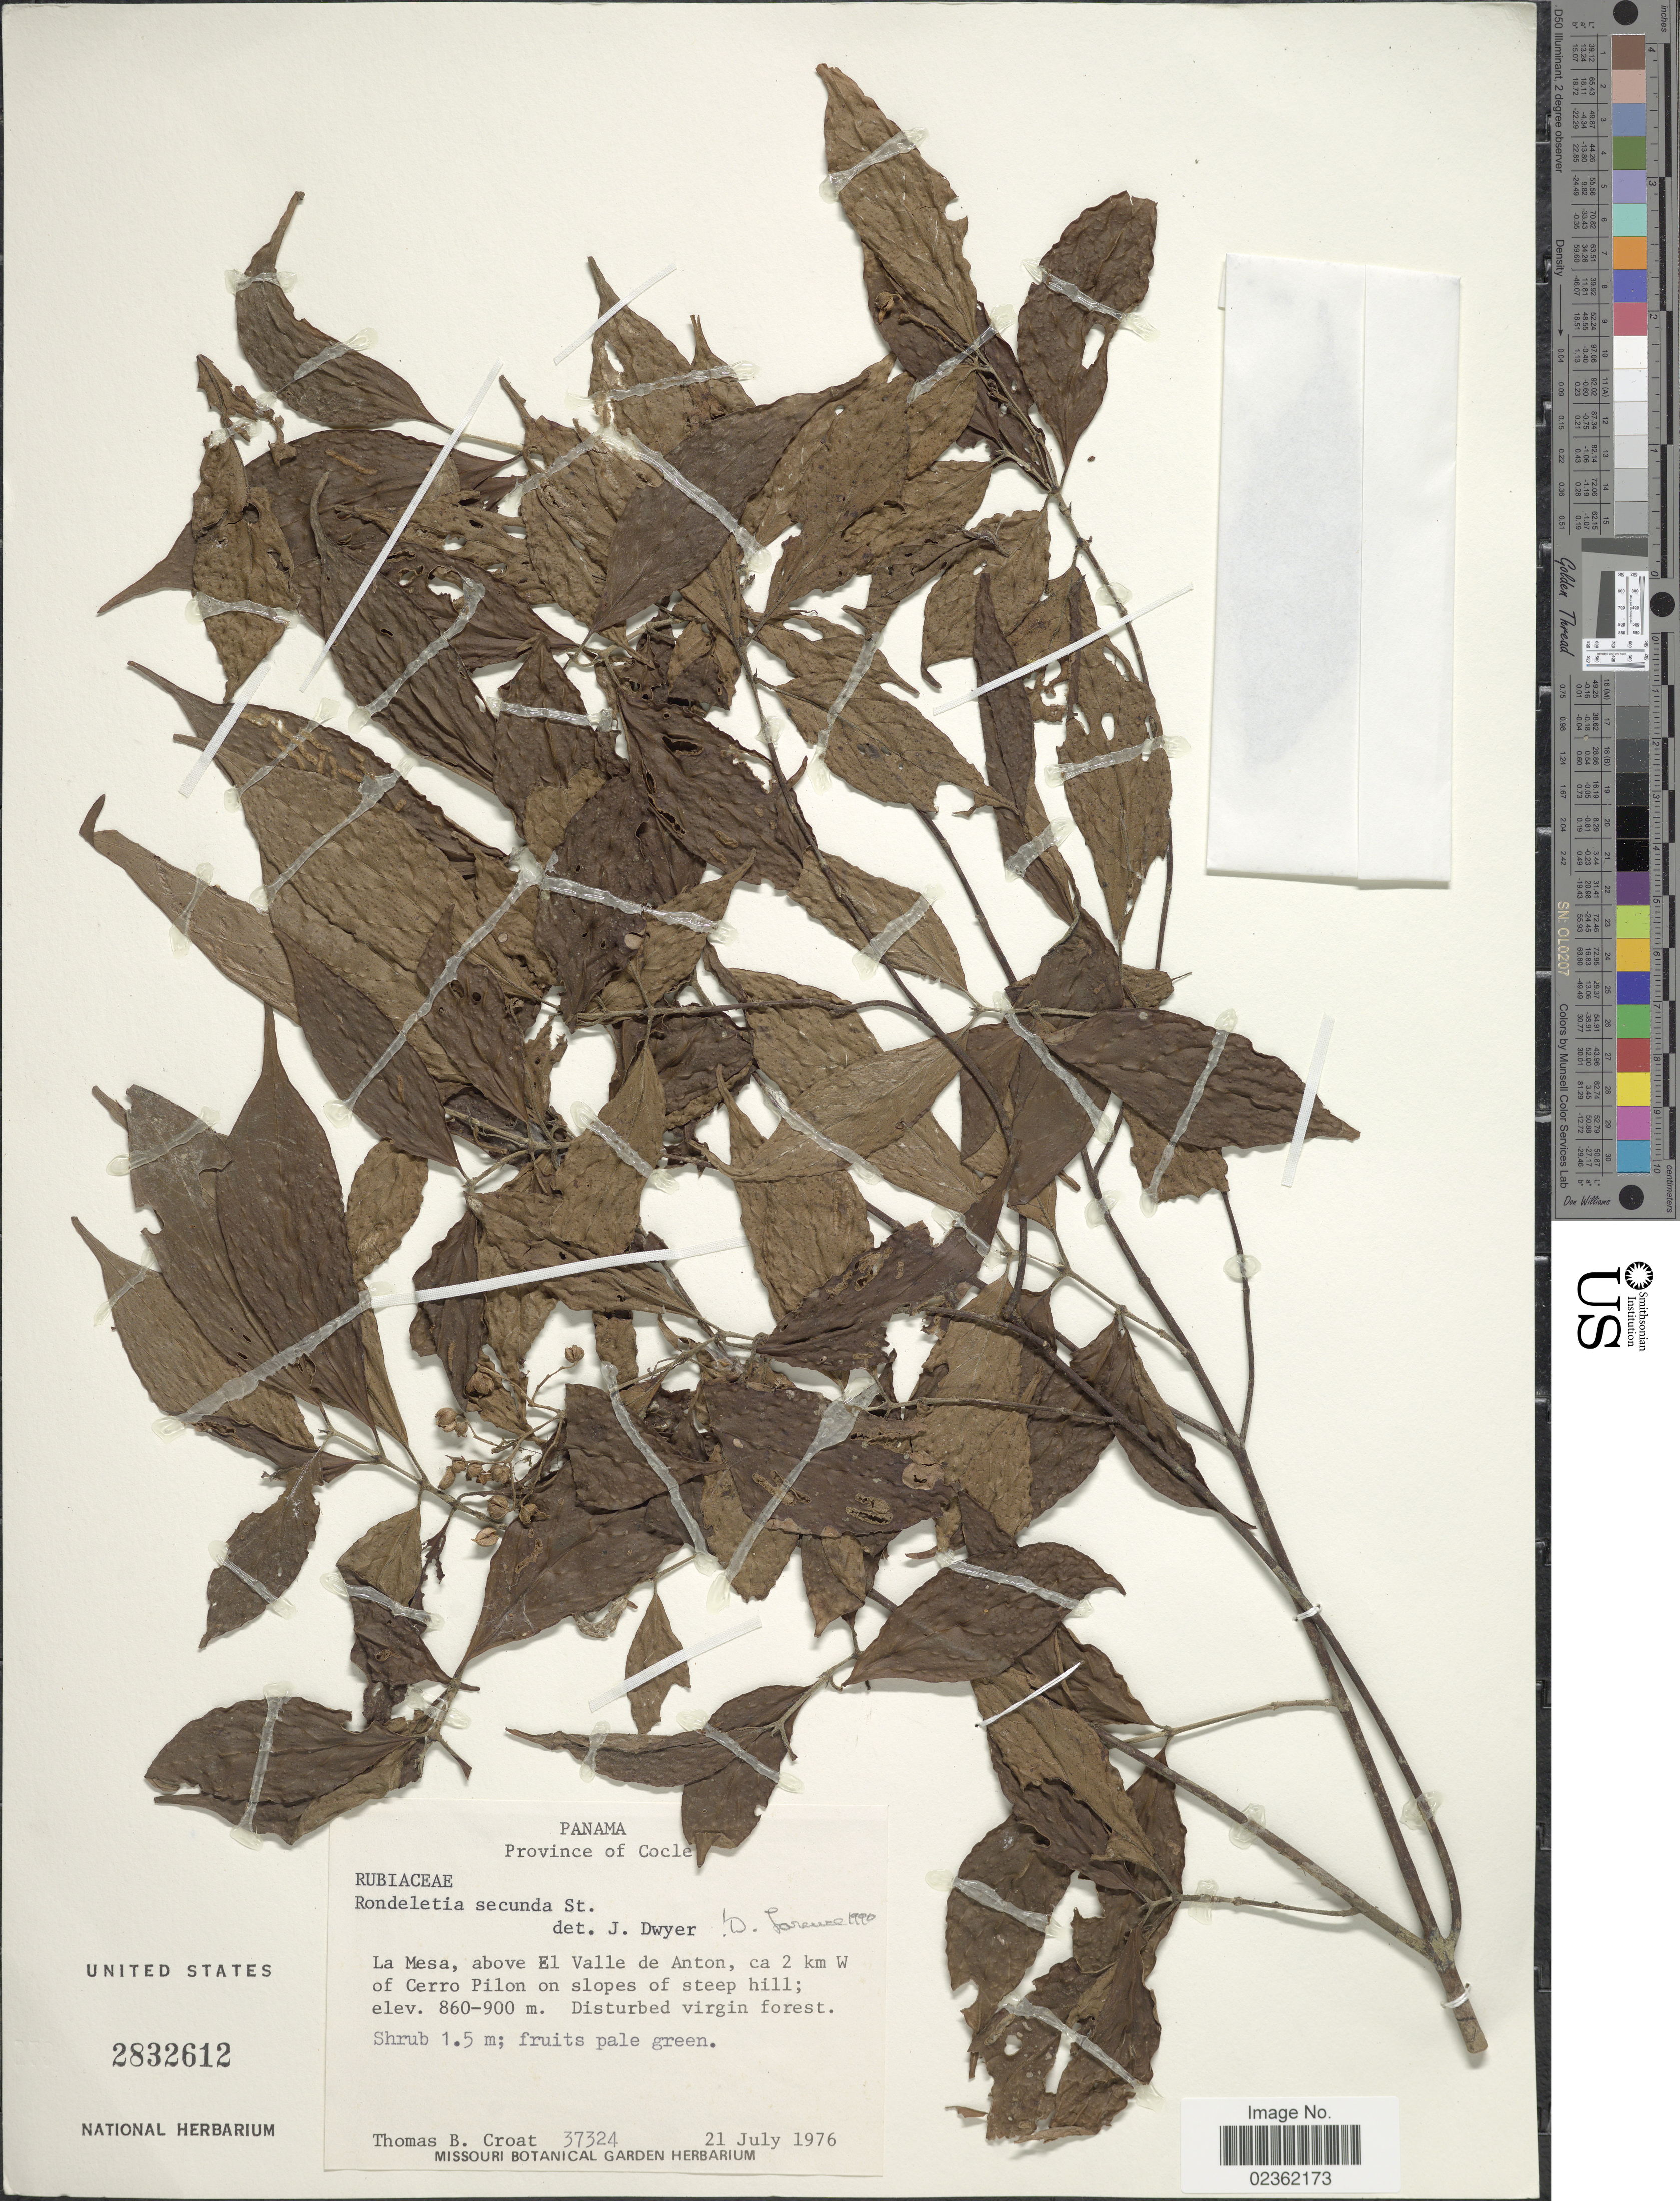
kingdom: Plantae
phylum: Tracheophyta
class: Magnoliopsida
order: Gentianales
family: Rubiaceae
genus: Rondeletia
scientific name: Rondeletia secunda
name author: Standl.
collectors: T. B. Croat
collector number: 37324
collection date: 1976-07-21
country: Panama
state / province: Coclé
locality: La Mesa, above El Valle de Anton, ca 2 km W of Cerro Pilon on slopes of steep hill.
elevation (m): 860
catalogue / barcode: US 2832612